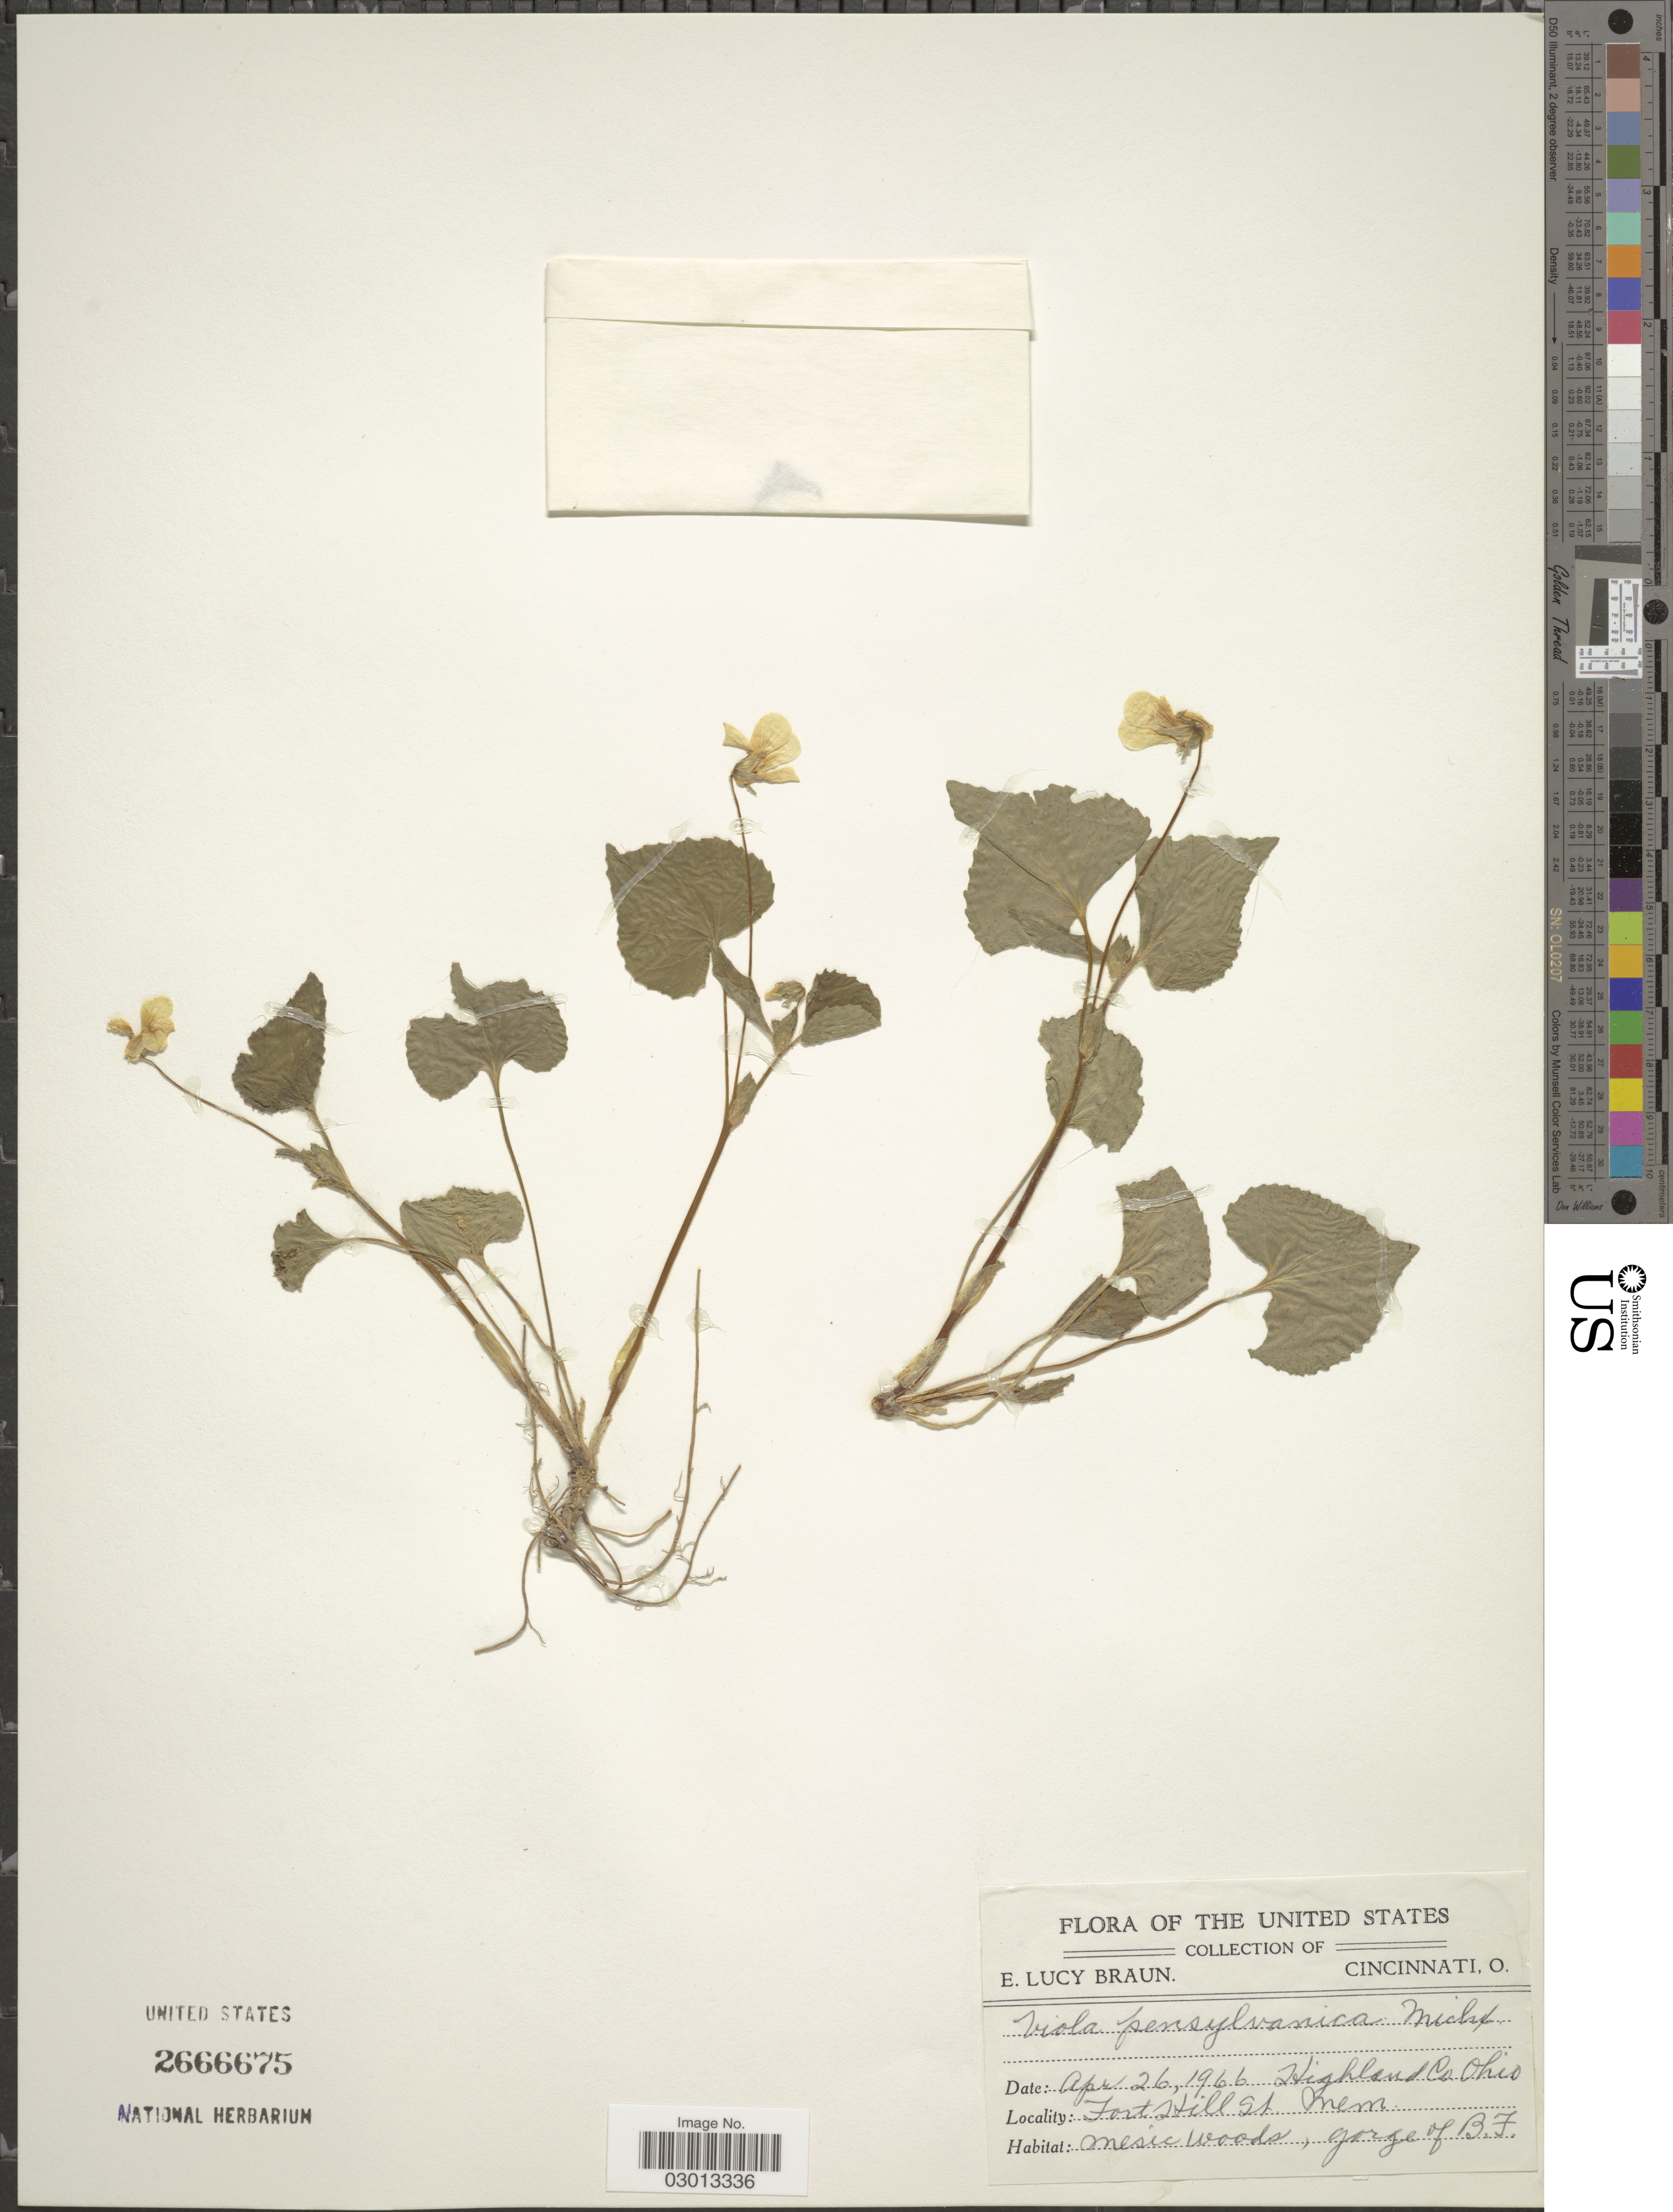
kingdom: Plantae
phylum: Tracheophyta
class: Magnoliopsida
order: Malpighiales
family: Violaceae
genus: Viola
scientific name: Viola pensylvanica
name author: Michx.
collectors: E. L. Braun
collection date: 1966-04-26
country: United States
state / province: Ohio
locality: Highland Co., Fort Hill St. Mem. Gorge of B.F.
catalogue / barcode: US 2666675